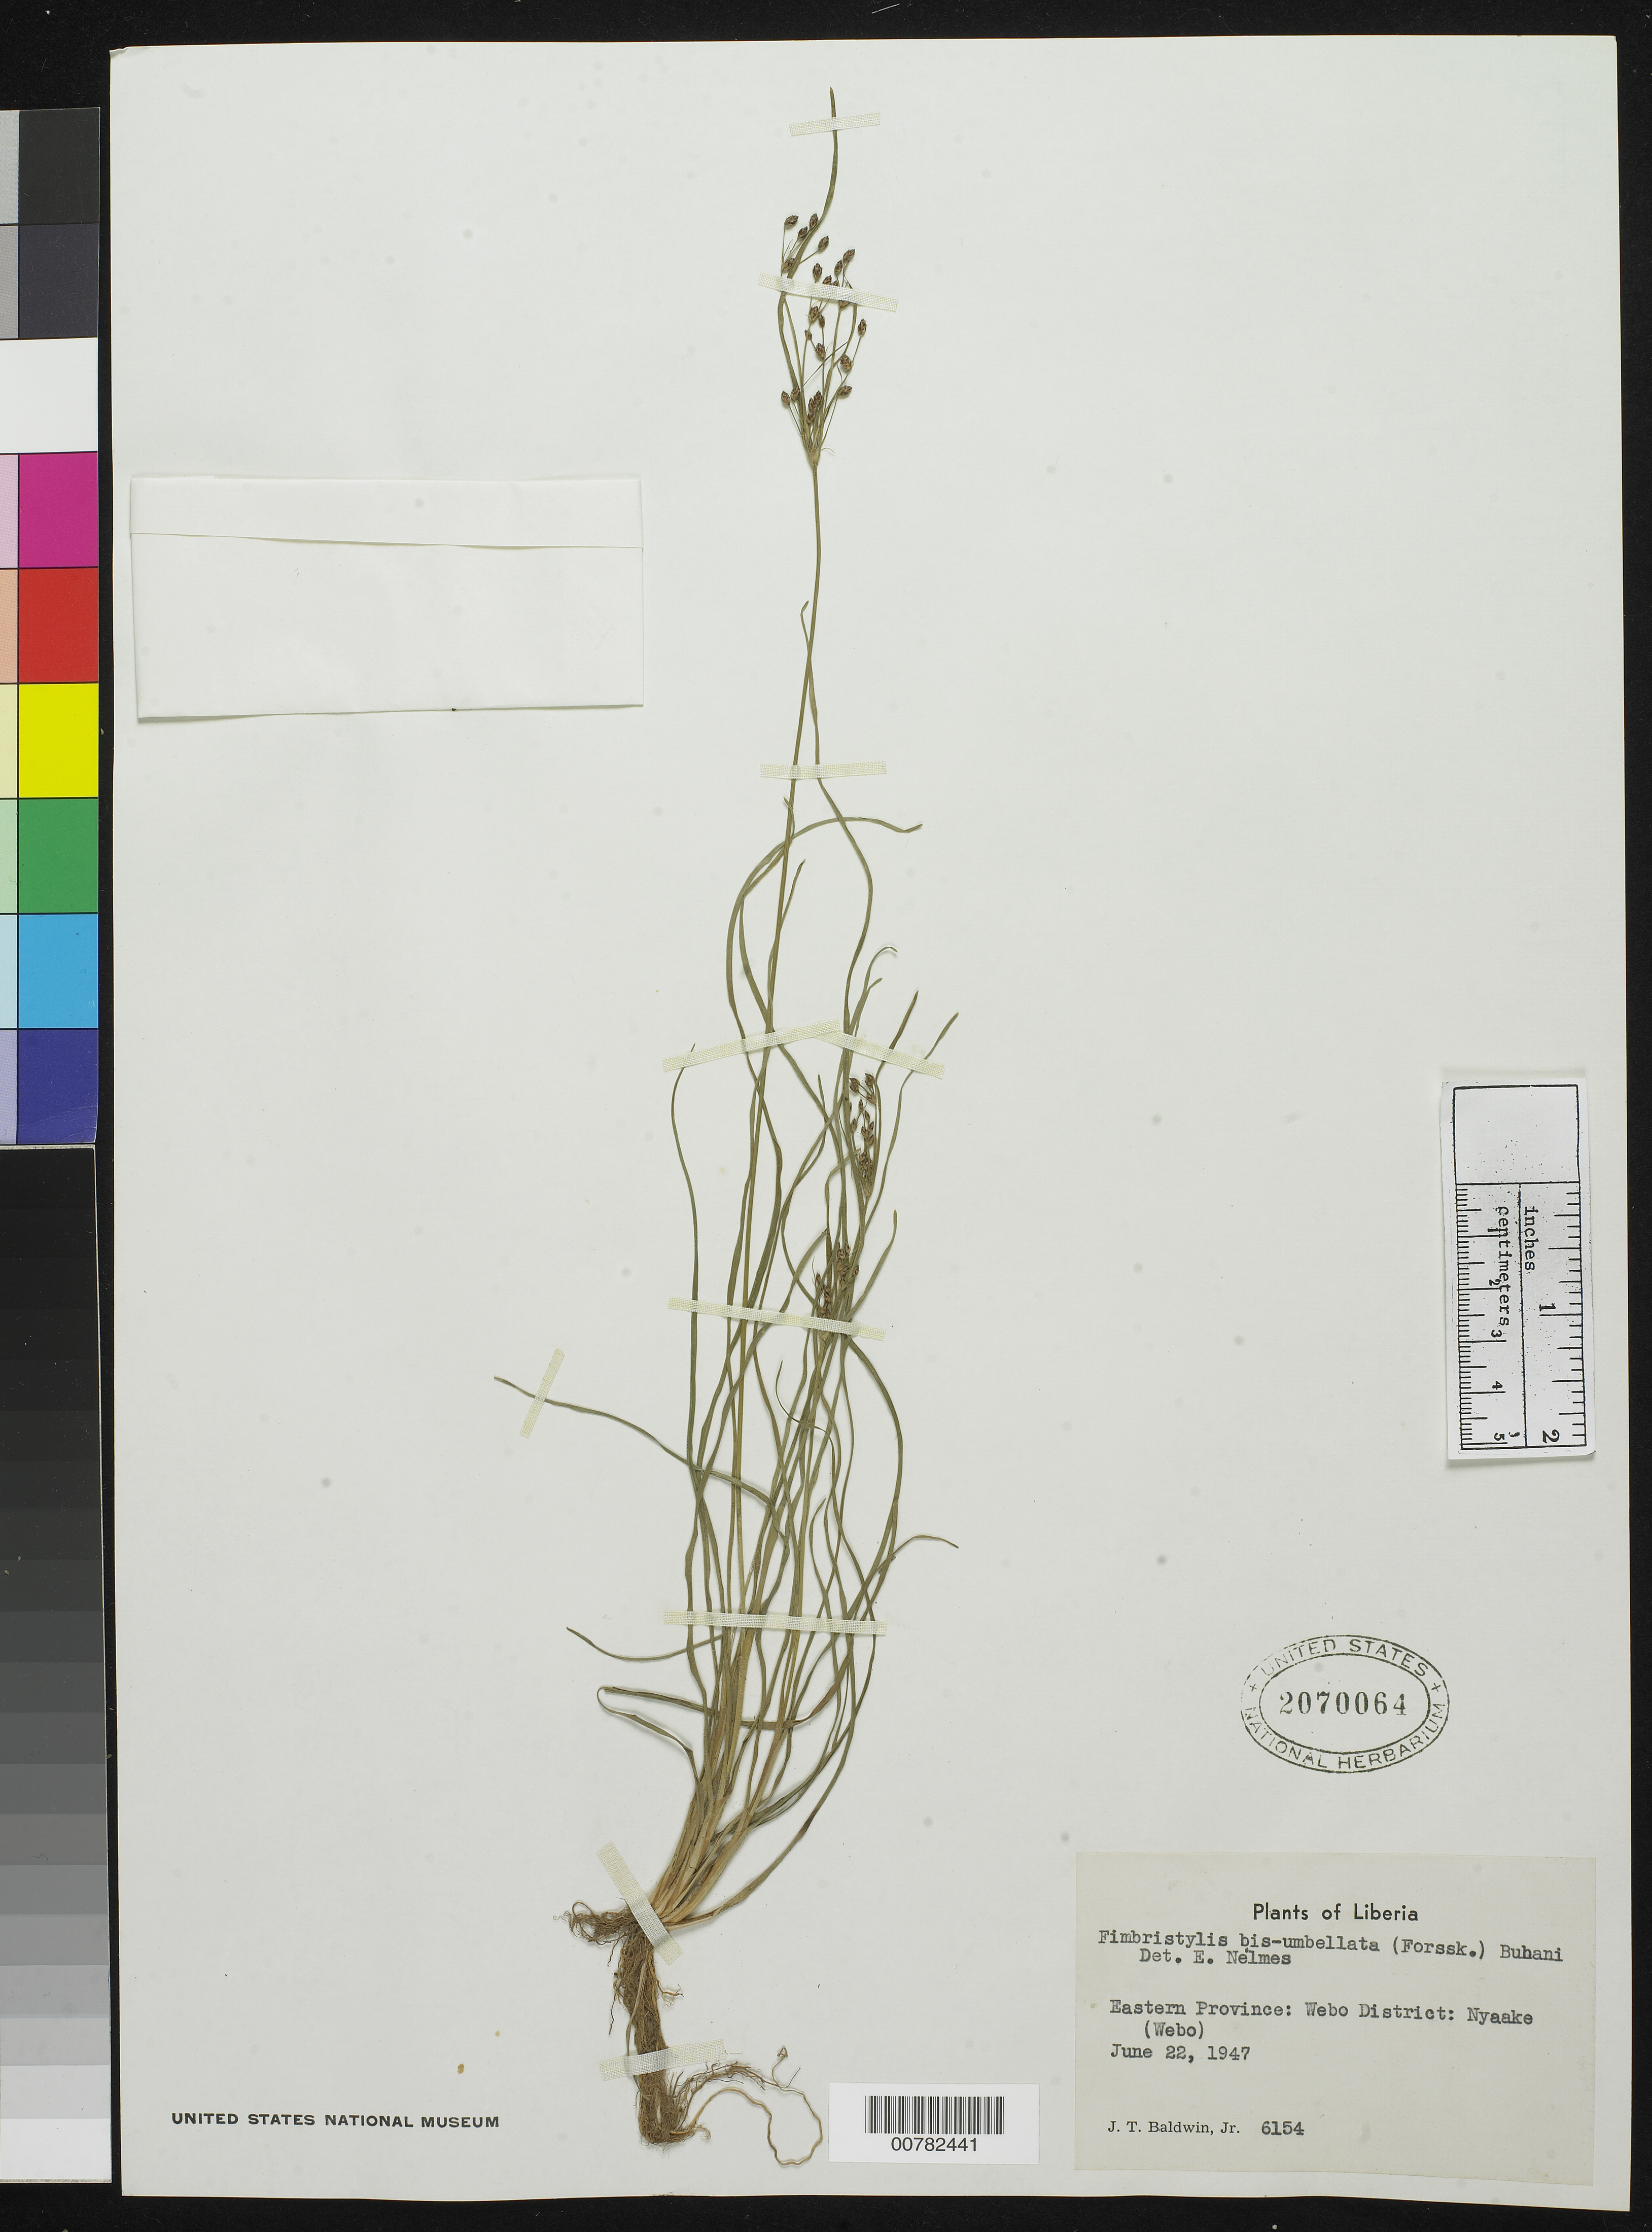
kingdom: Plantae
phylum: Tracheophyta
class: Liliopsida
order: Poales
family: Cyperaceae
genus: Fimbristylis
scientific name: Fimbristylis bisumbellata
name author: (Forssk.) Bubani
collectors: J. T. Baldwin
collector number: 6154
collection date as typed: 22 Jun 1947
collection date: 1947-06-22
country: Liberia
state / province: River Gee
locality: Eastern Province: Webo District, Nyaake (Webo)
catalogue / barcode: US 2070064